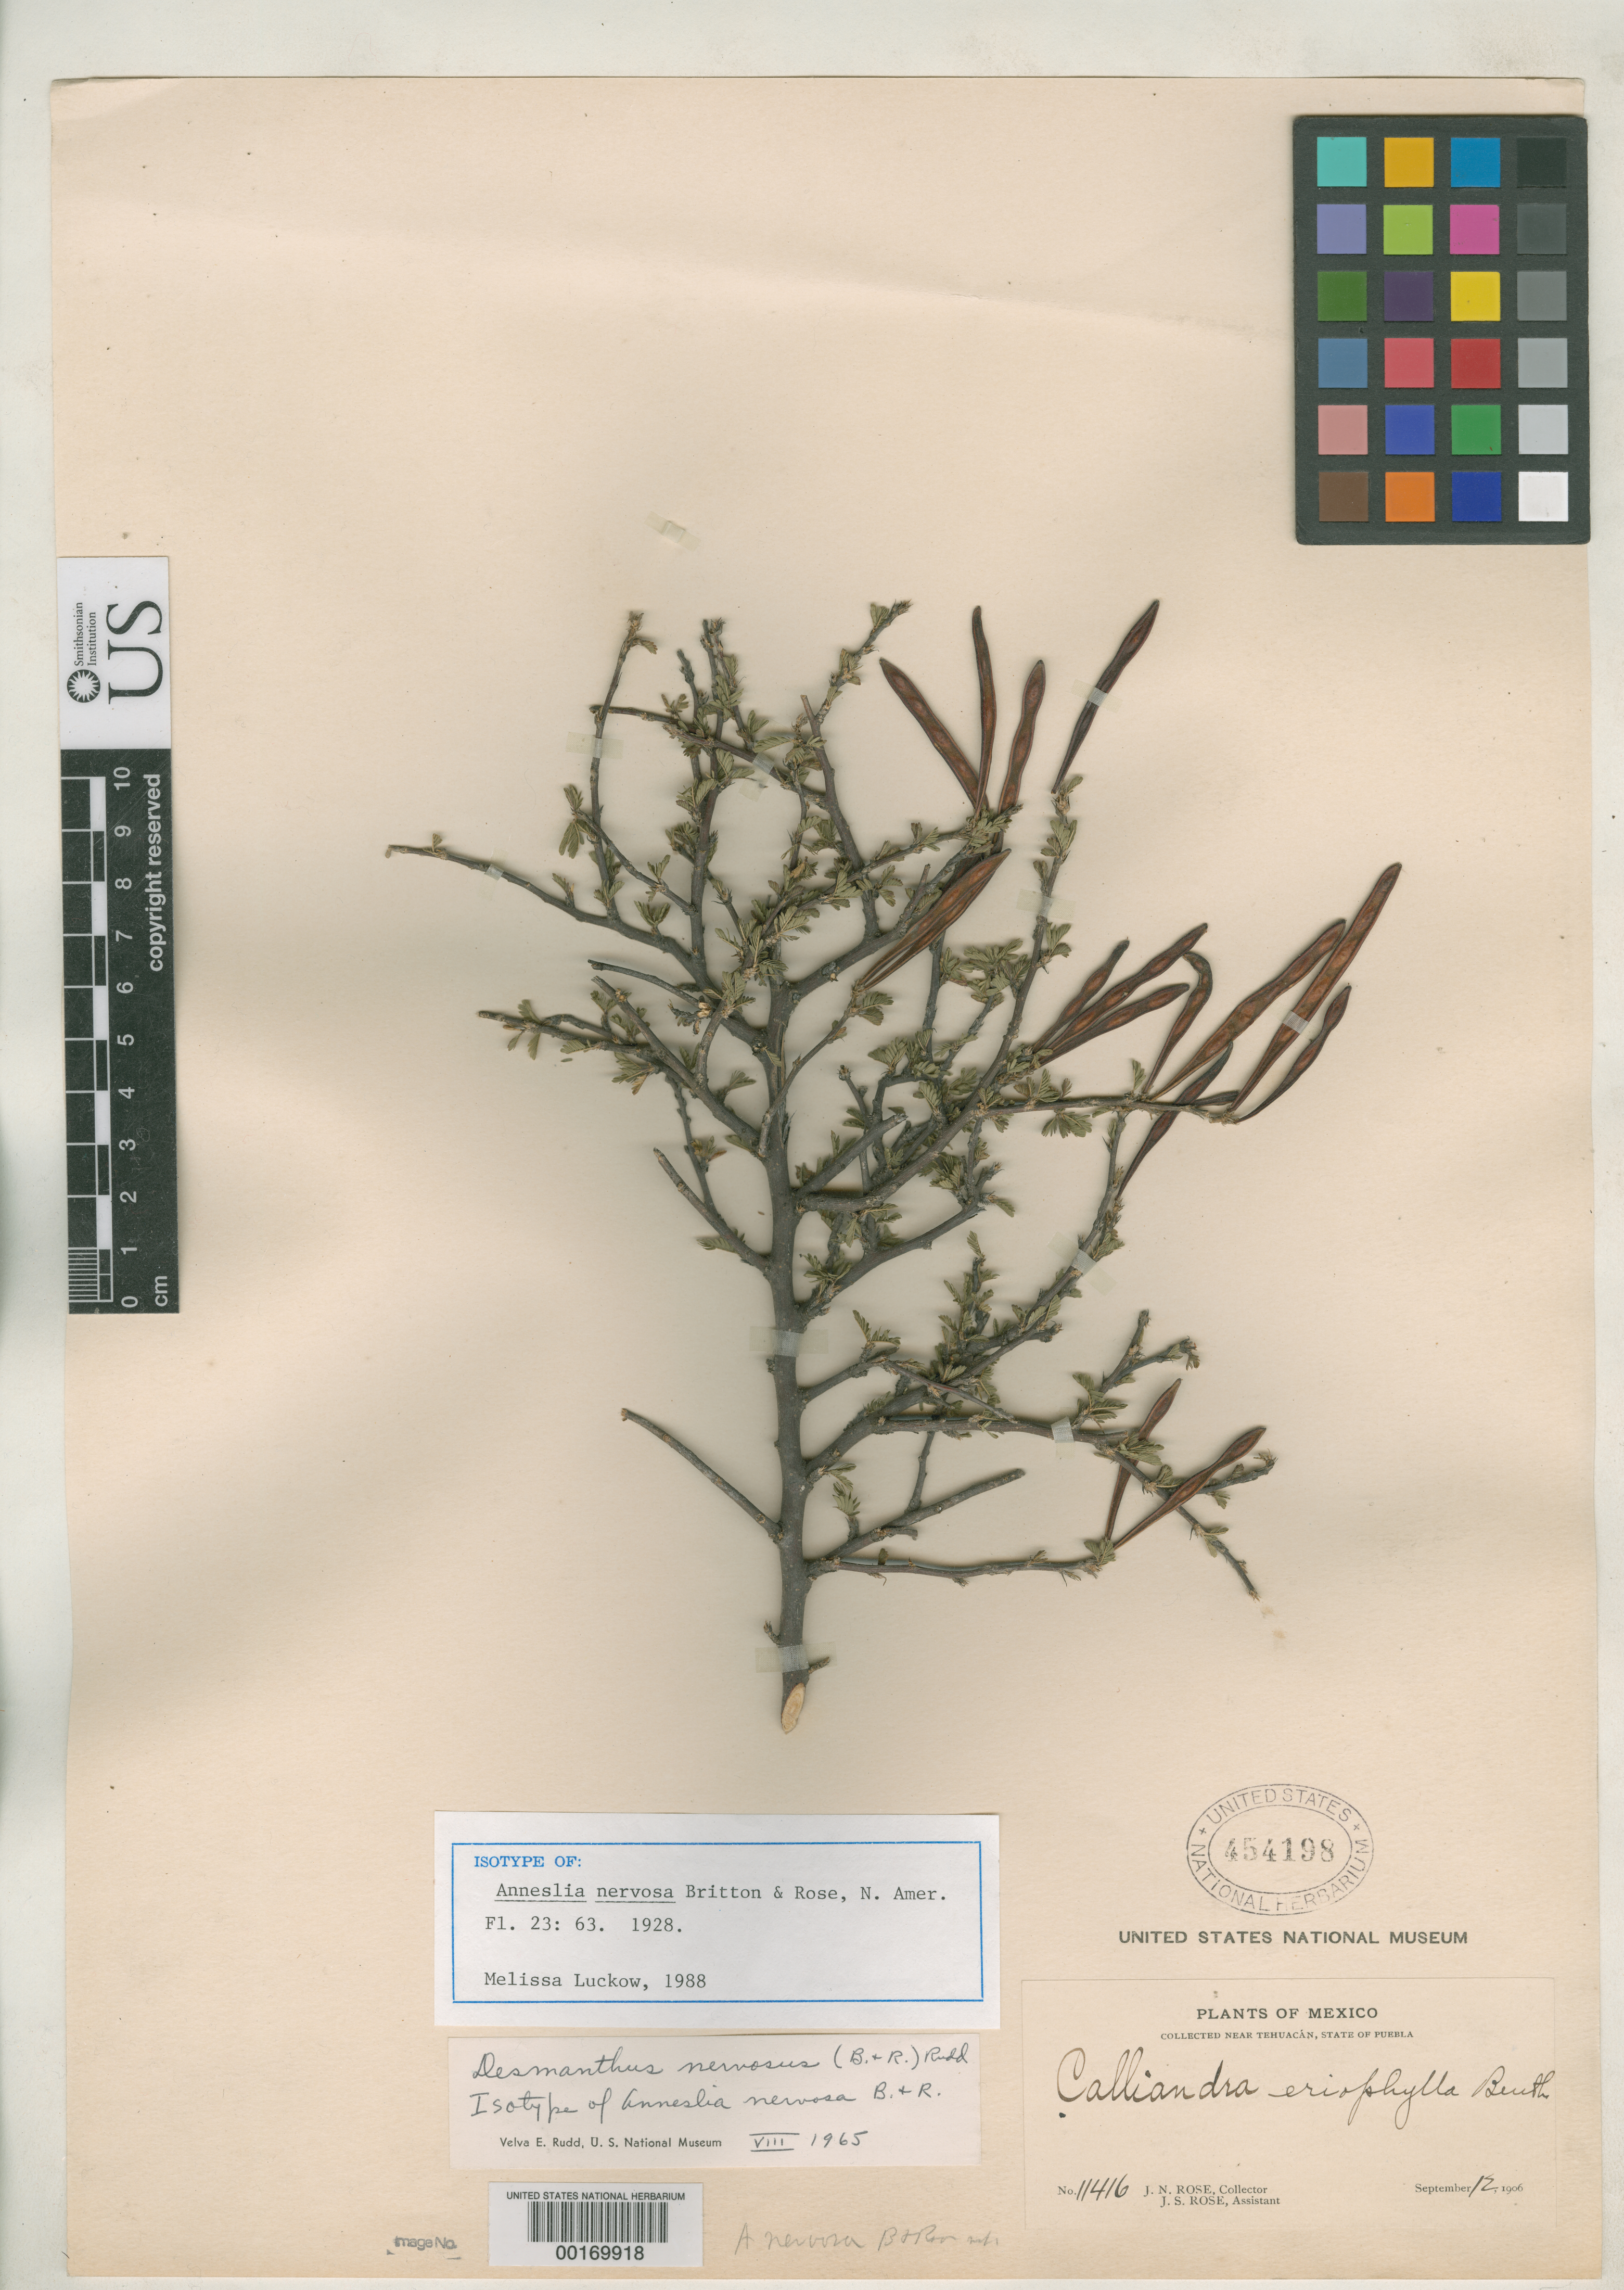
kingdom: Plantae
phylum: Tracheophyta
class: Magnoliopsida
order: Fabales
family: Fabaceae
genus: Anneslia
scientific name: Anneslia nervosa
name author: Britton & Rose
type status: Isotype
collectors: J. N. Rose & J. S. Rose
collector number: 11416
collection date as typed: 12 Sep 1906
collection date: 1906-09-12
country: Mexico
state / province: Puebla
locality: Tehuacan.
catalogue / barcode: US 454198